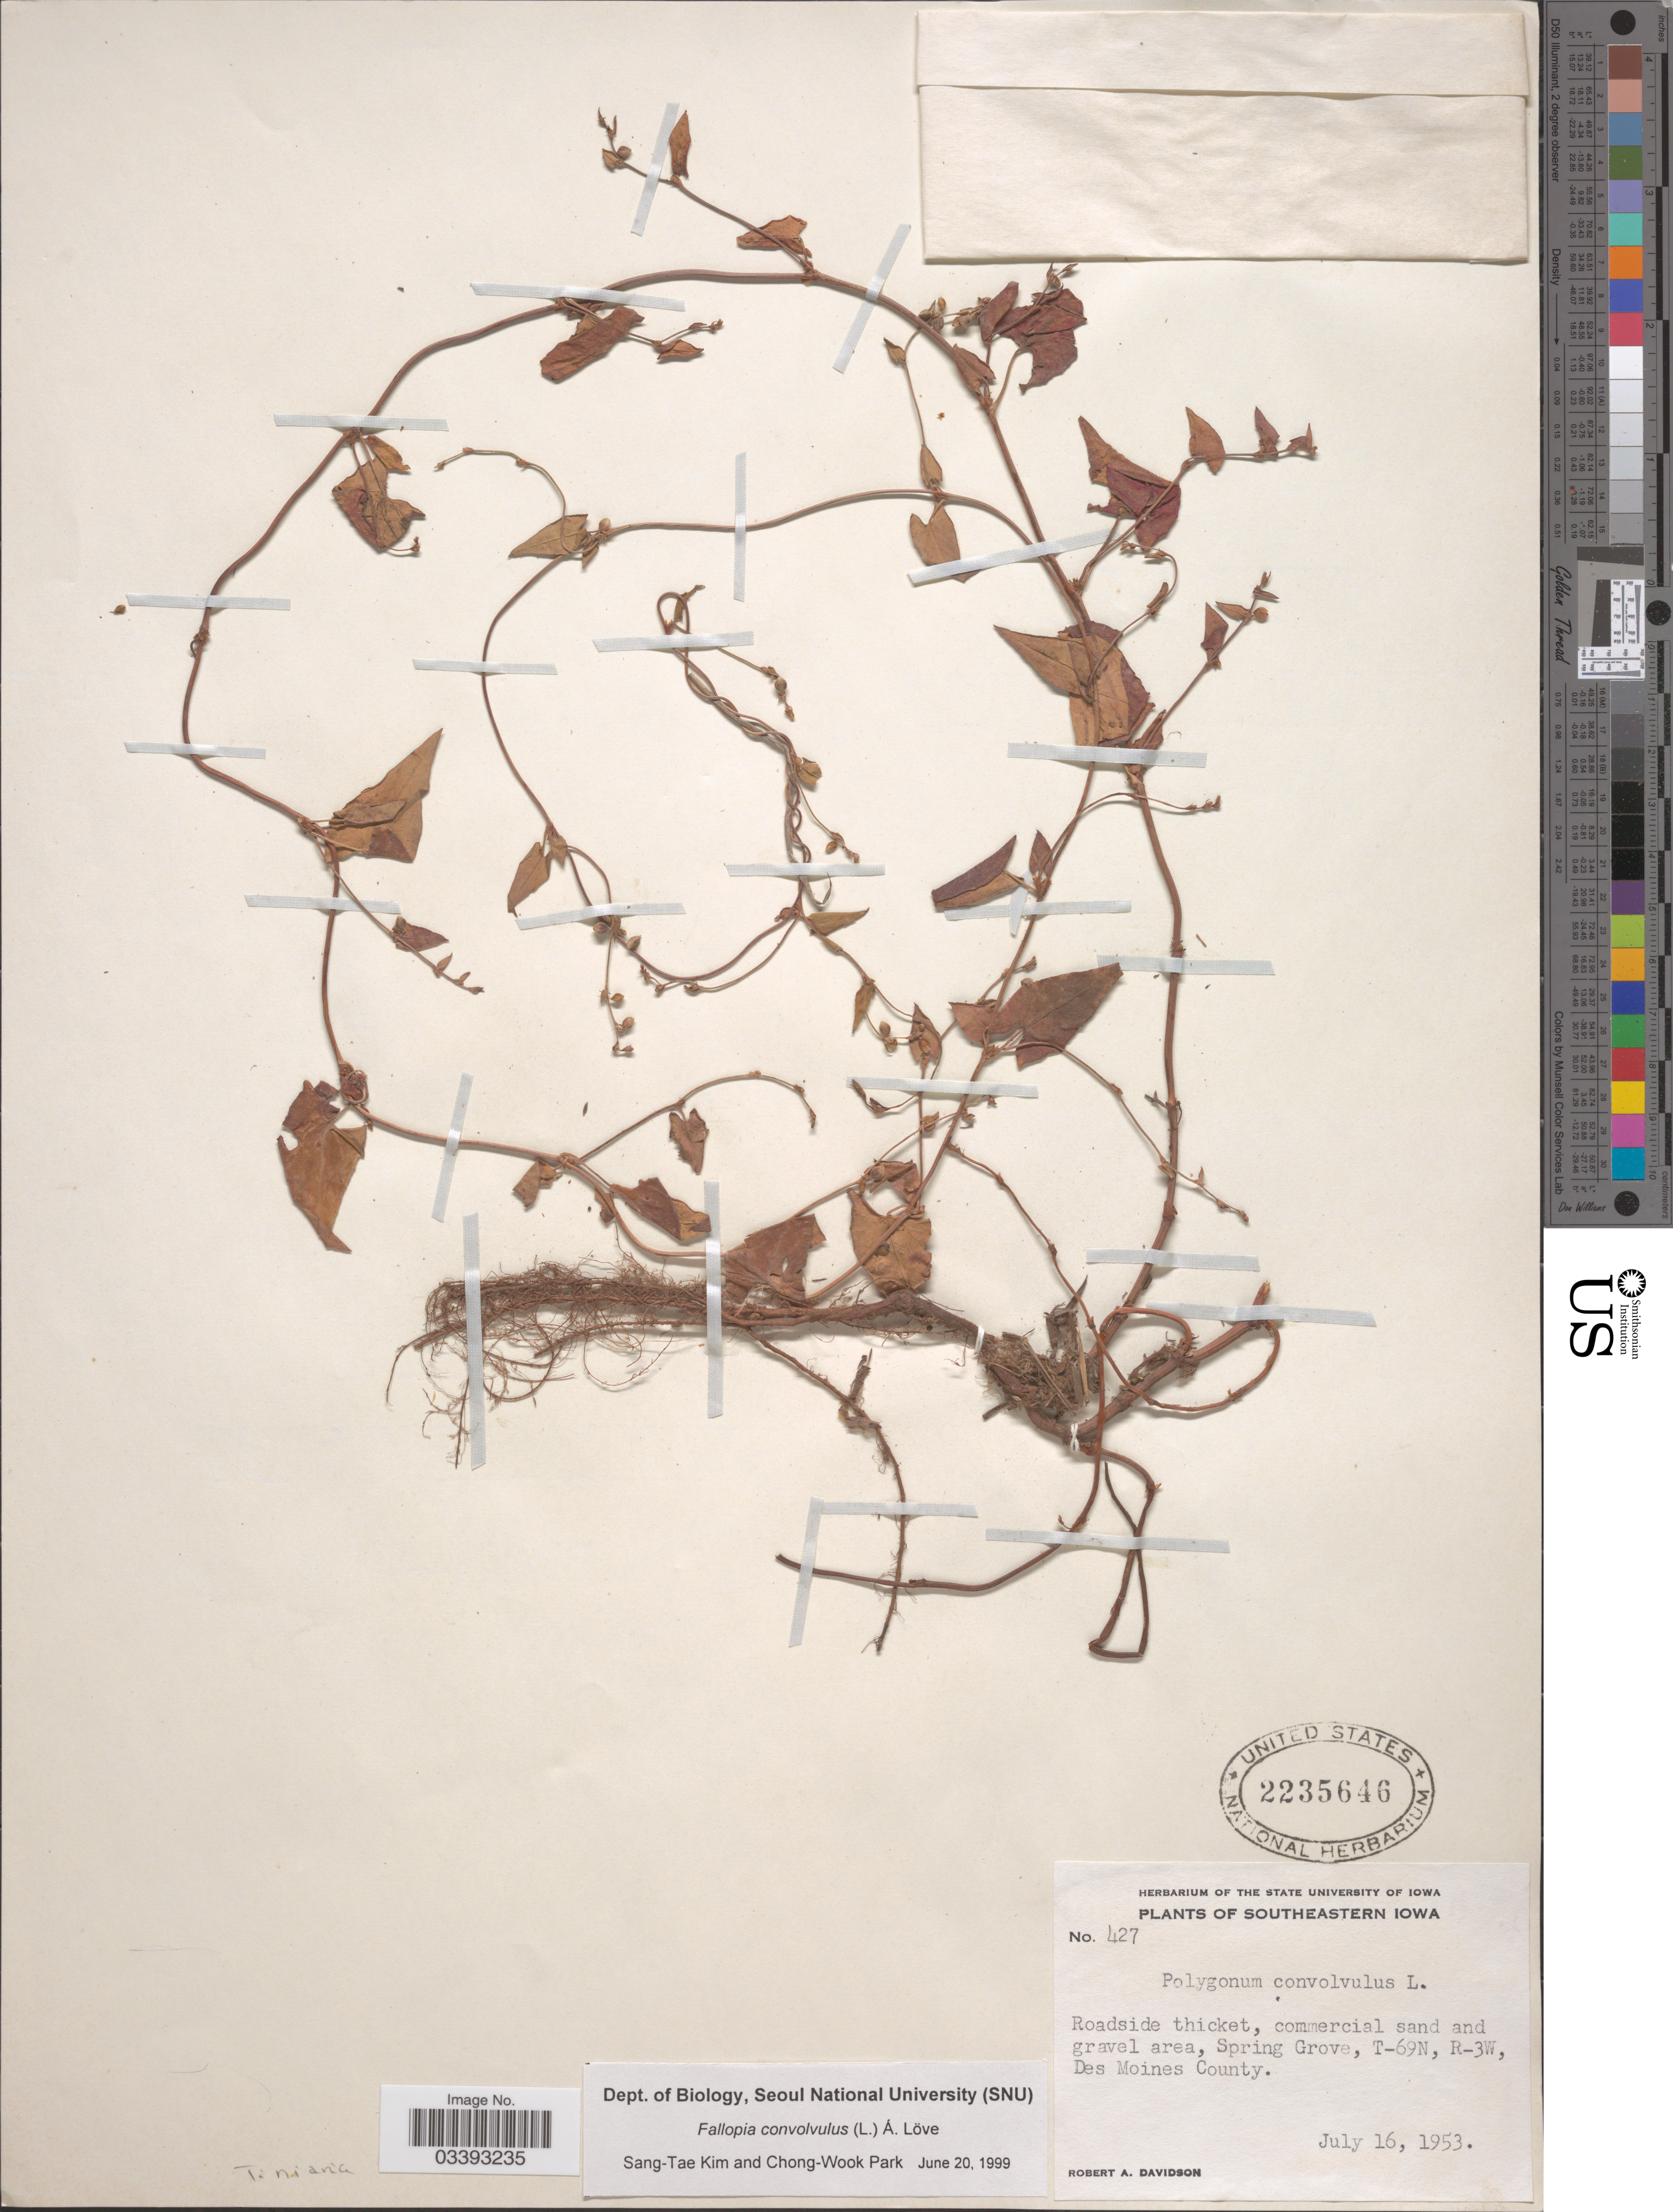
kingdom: Plantae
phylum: Tracheophyta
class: Magnoliopsida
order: Caryophyllales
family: Polygonaceae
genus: Fallopia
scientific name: Fallopia convolvulus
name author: (L.) Á. Löve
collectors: R. A. Davidson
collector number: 427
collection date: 1953-07-16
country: United States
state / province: Iowa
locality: Southeastern Iowa. Spring Grove, T-69N, R-3W, Des Moines County.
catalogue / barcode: US 2235646